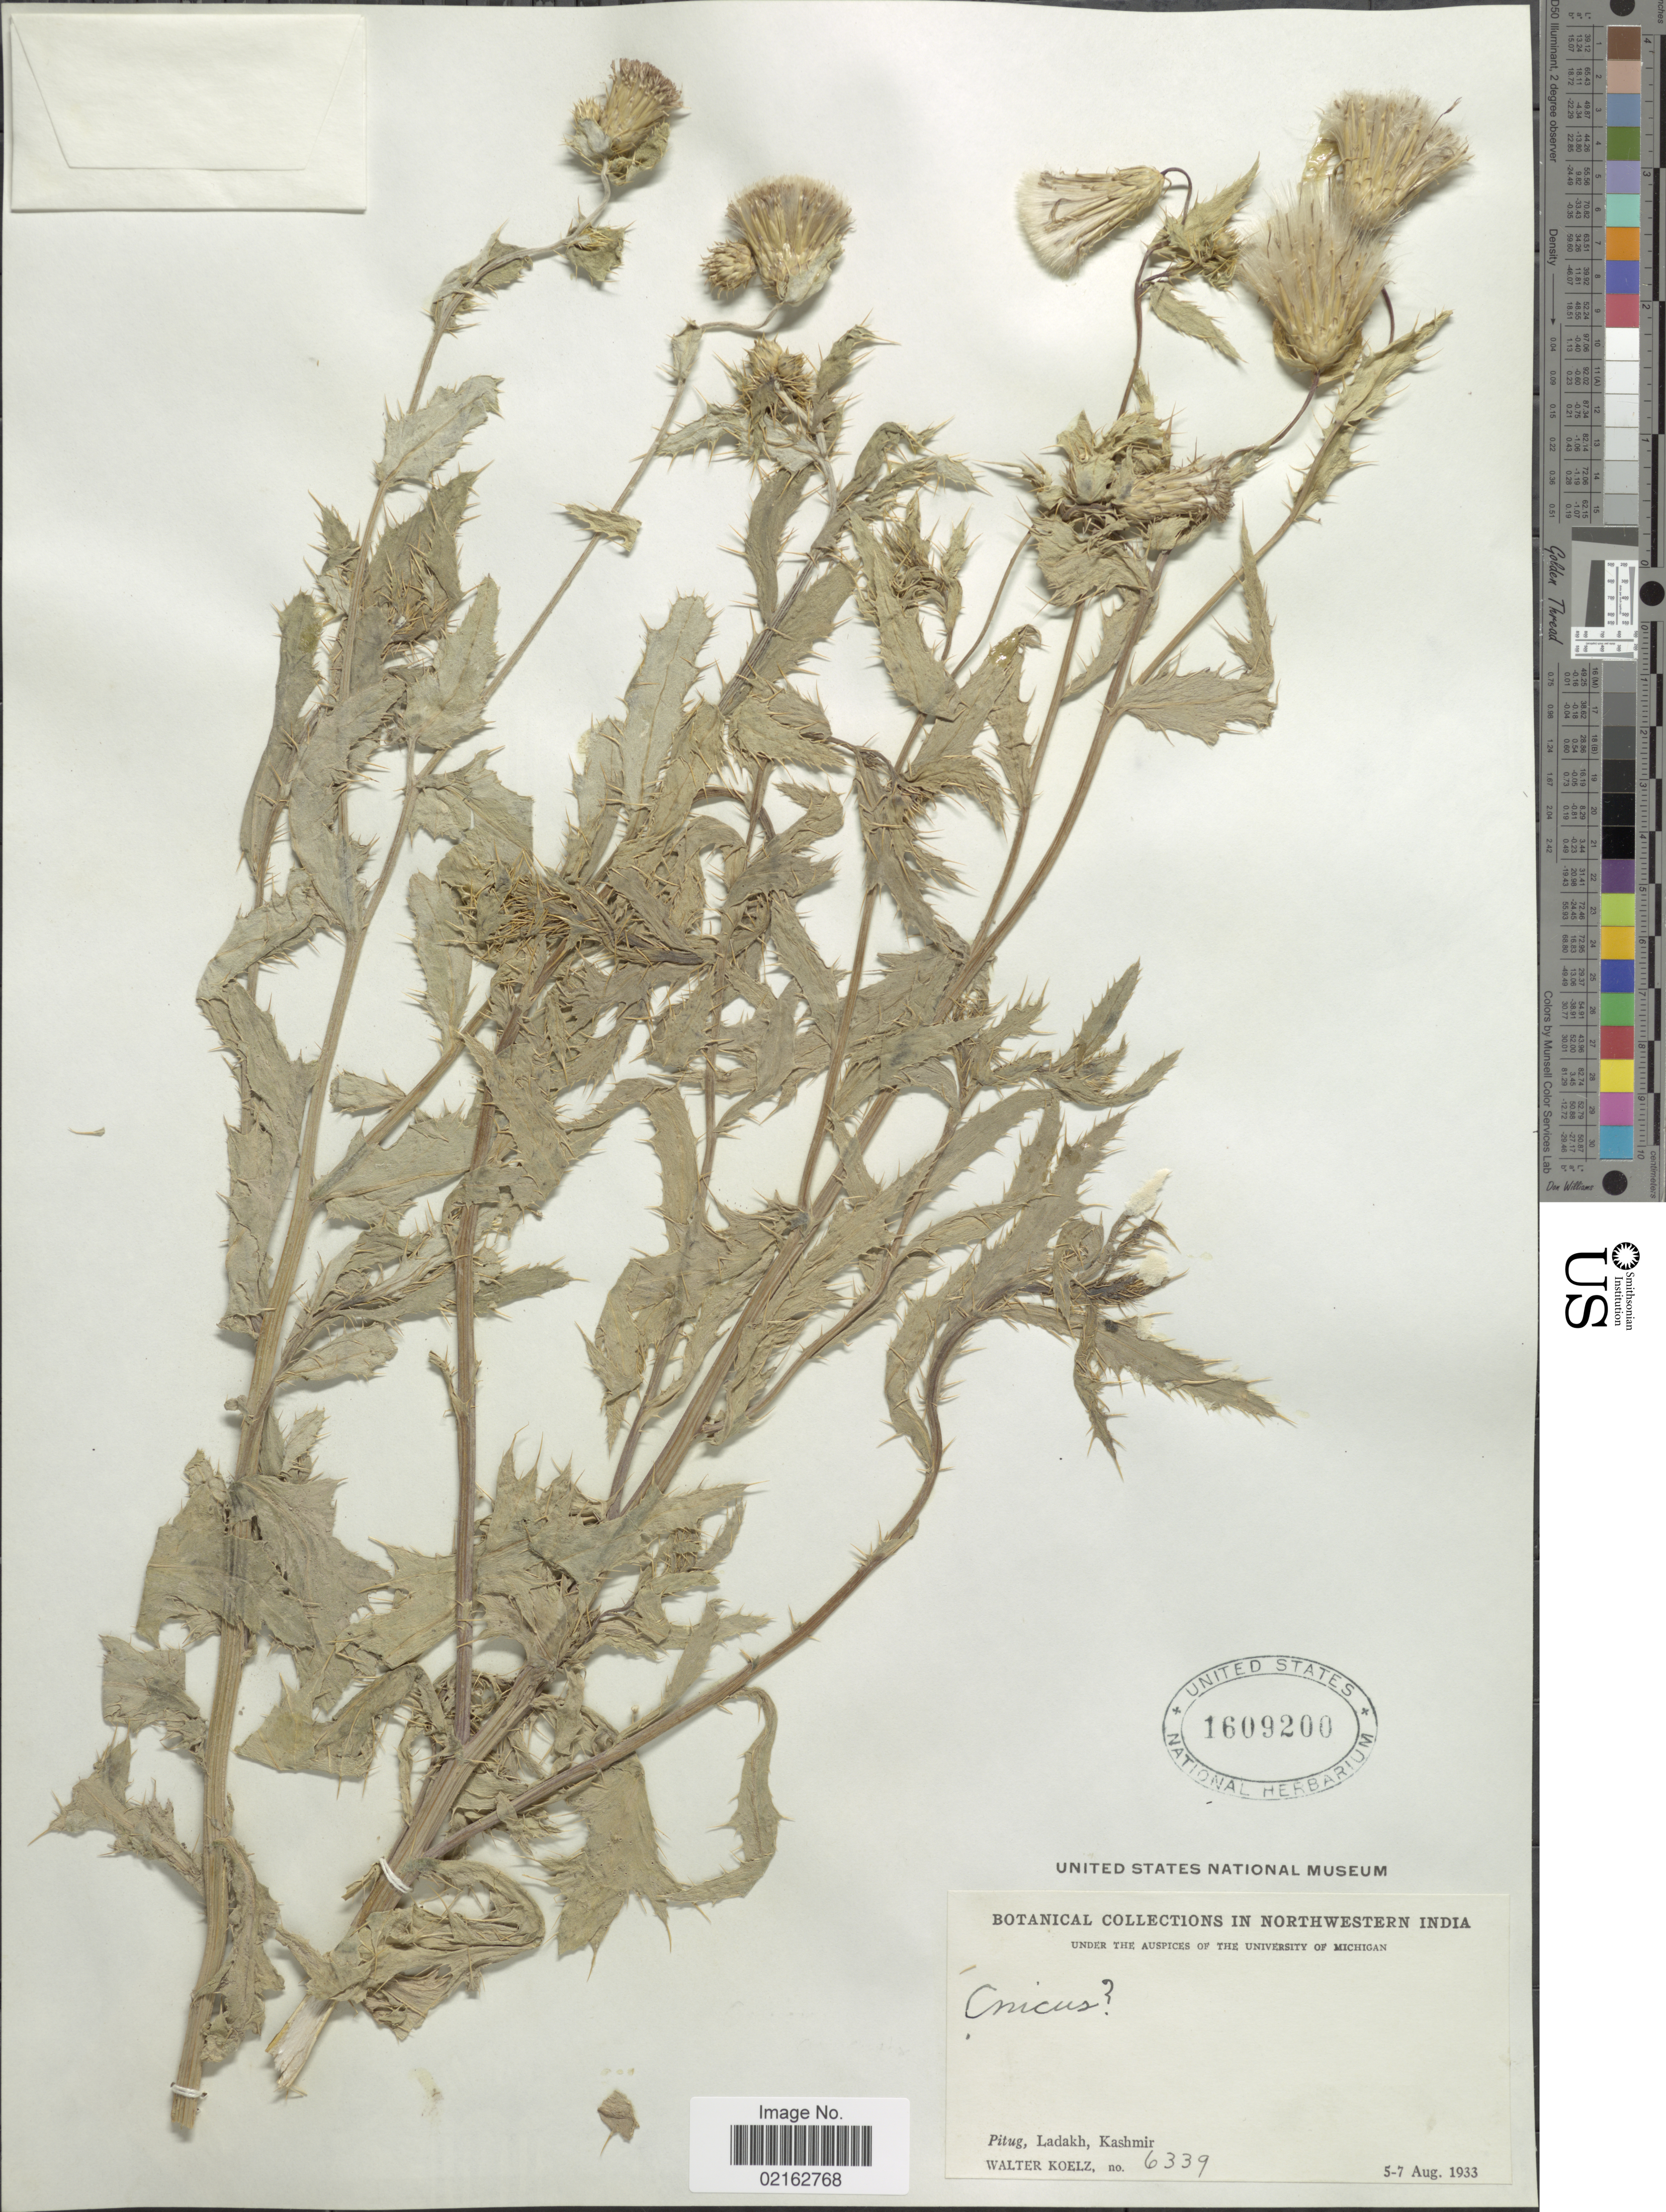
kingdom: Plantae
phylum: Tracheophyta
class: Magnoliopsida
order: Asterales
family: Asteraceae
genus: Cirsium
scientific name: Cirsium sp.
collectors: W. N. Koelz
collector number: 6339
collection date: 1933-08-05/1933-08-07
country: India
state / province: Jammu and Kashmir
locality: Northwestern India. Pitug, Ladakh, Kashmir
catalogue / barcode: US 1609200